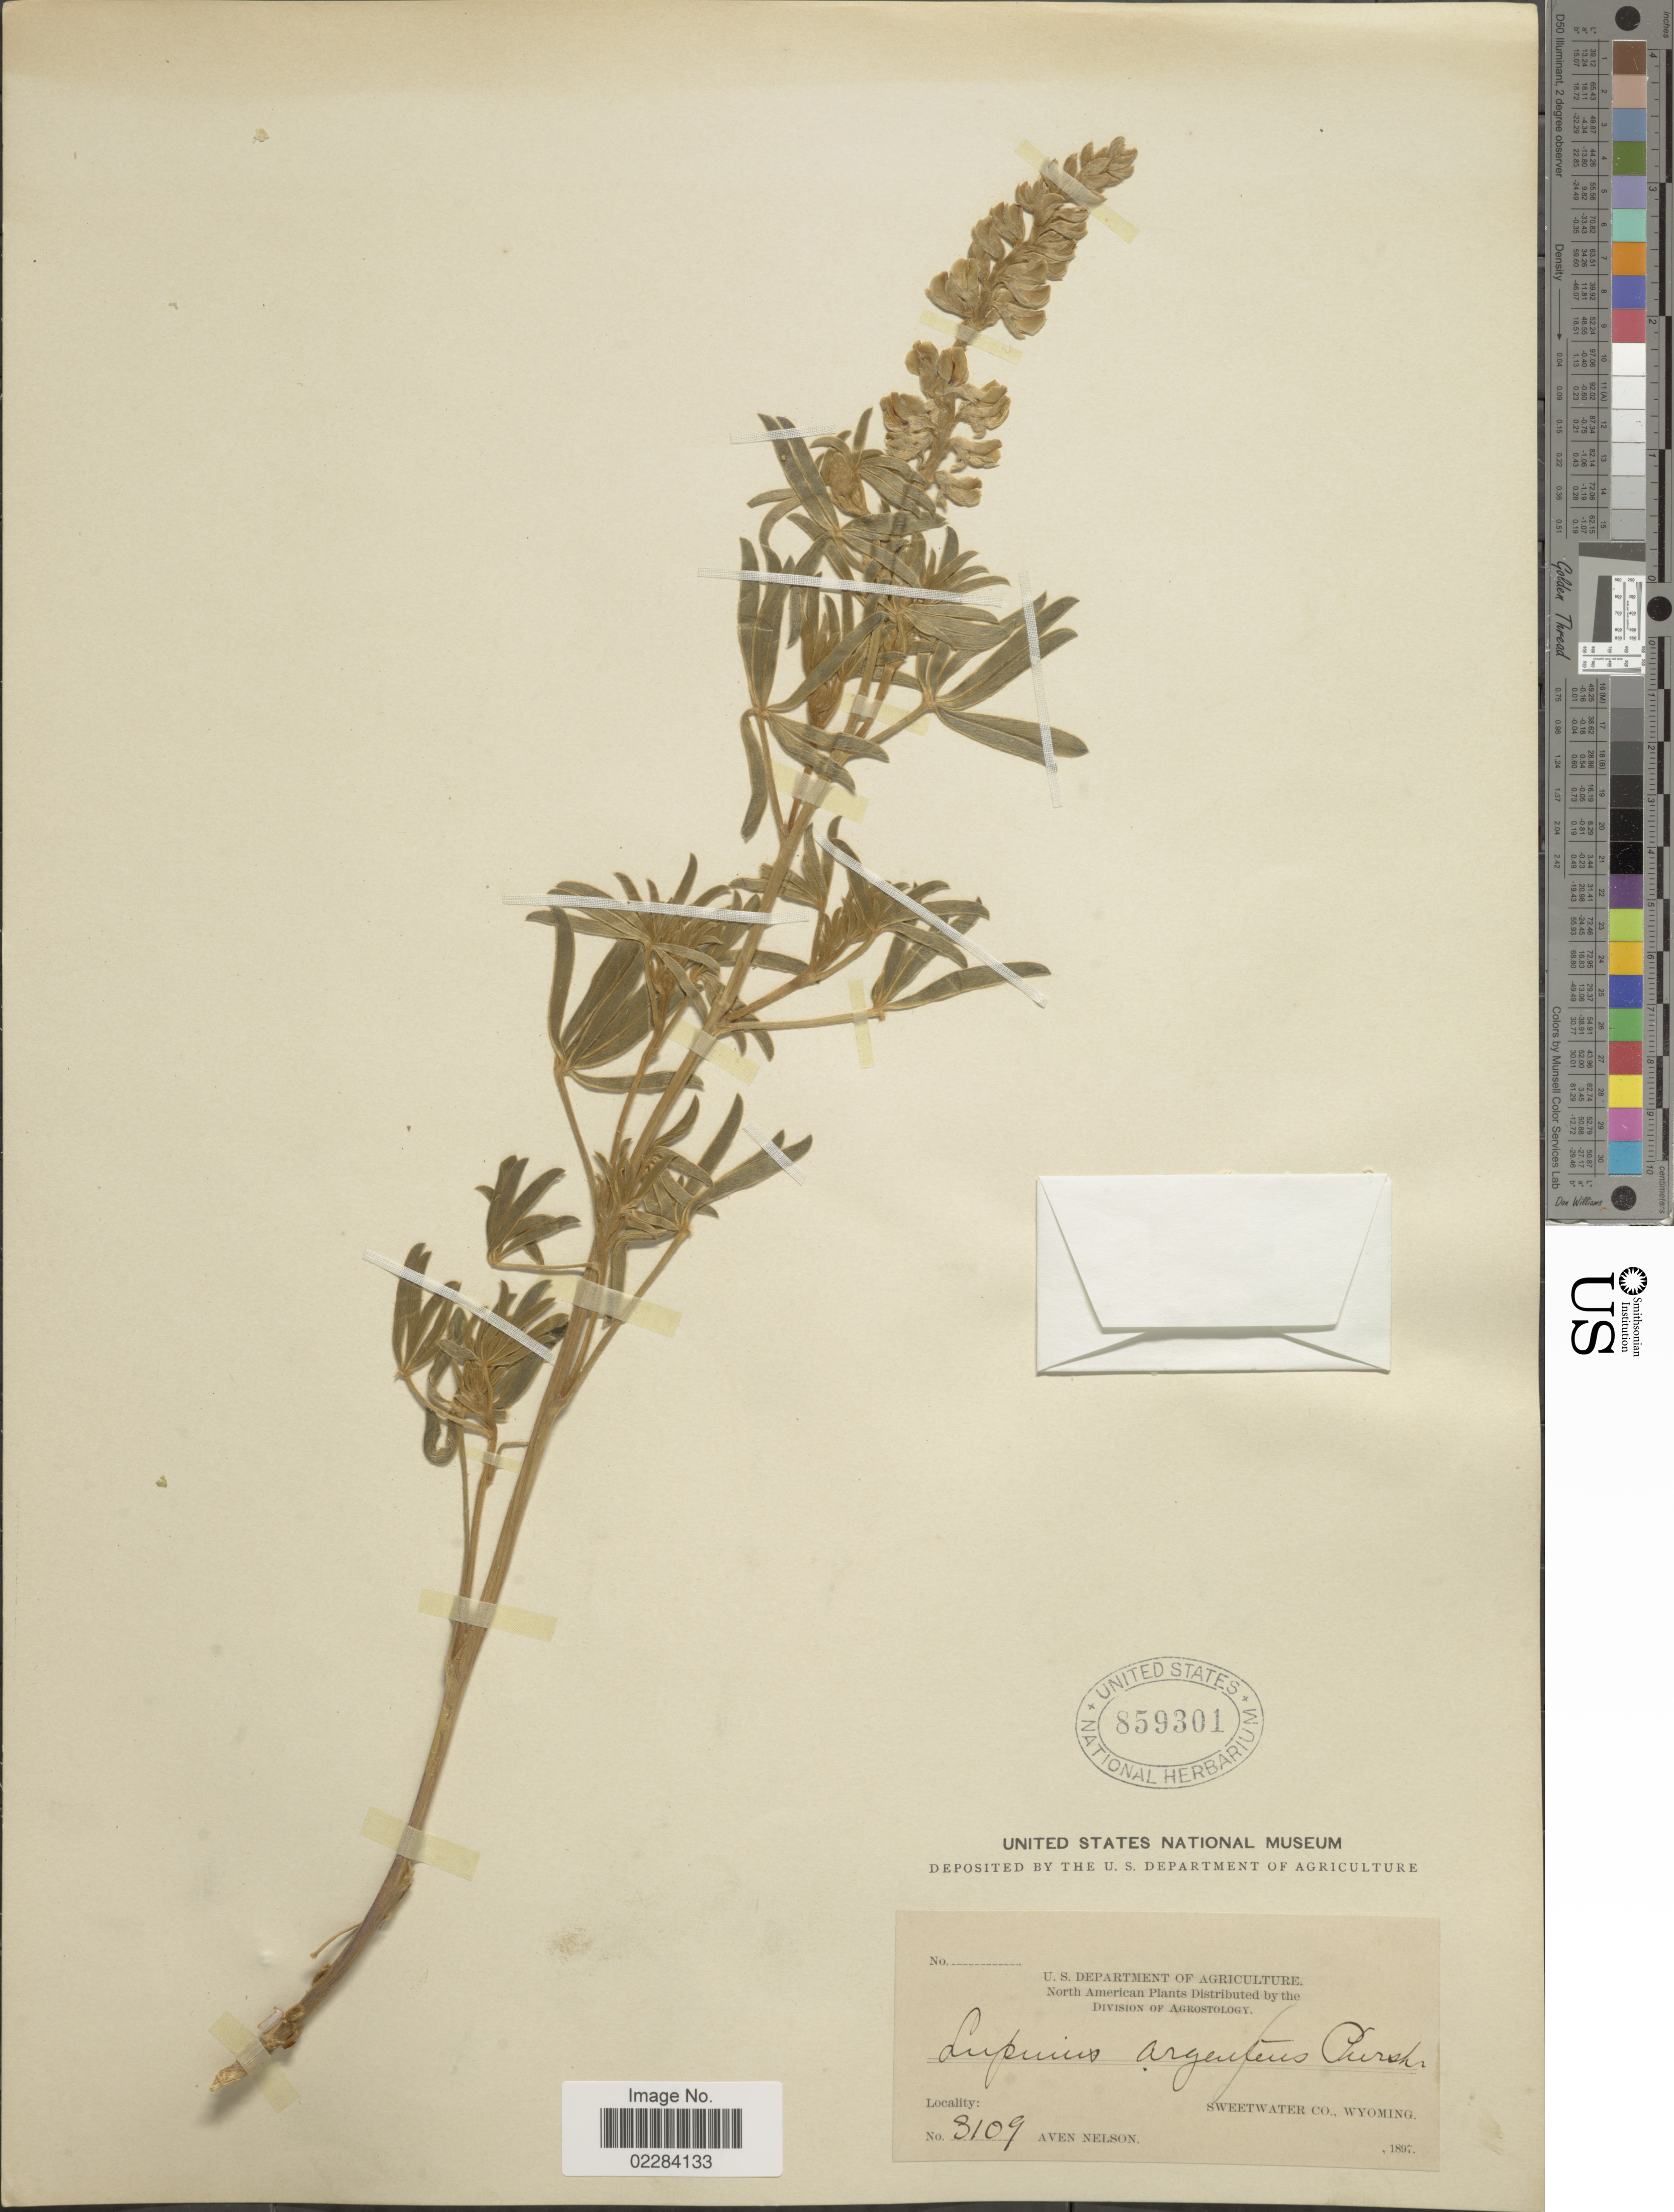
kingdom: Plantae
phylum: Tracheophyta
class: Magnoliopsida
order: Fabales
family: Fabaceae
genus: Lupinus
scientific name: Lupinus argenteus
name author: Pursh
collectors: A. Nelson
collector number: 3107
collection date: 1897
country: United States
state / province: Wyoming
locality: Sweetwater Co.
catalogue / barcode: US 859301